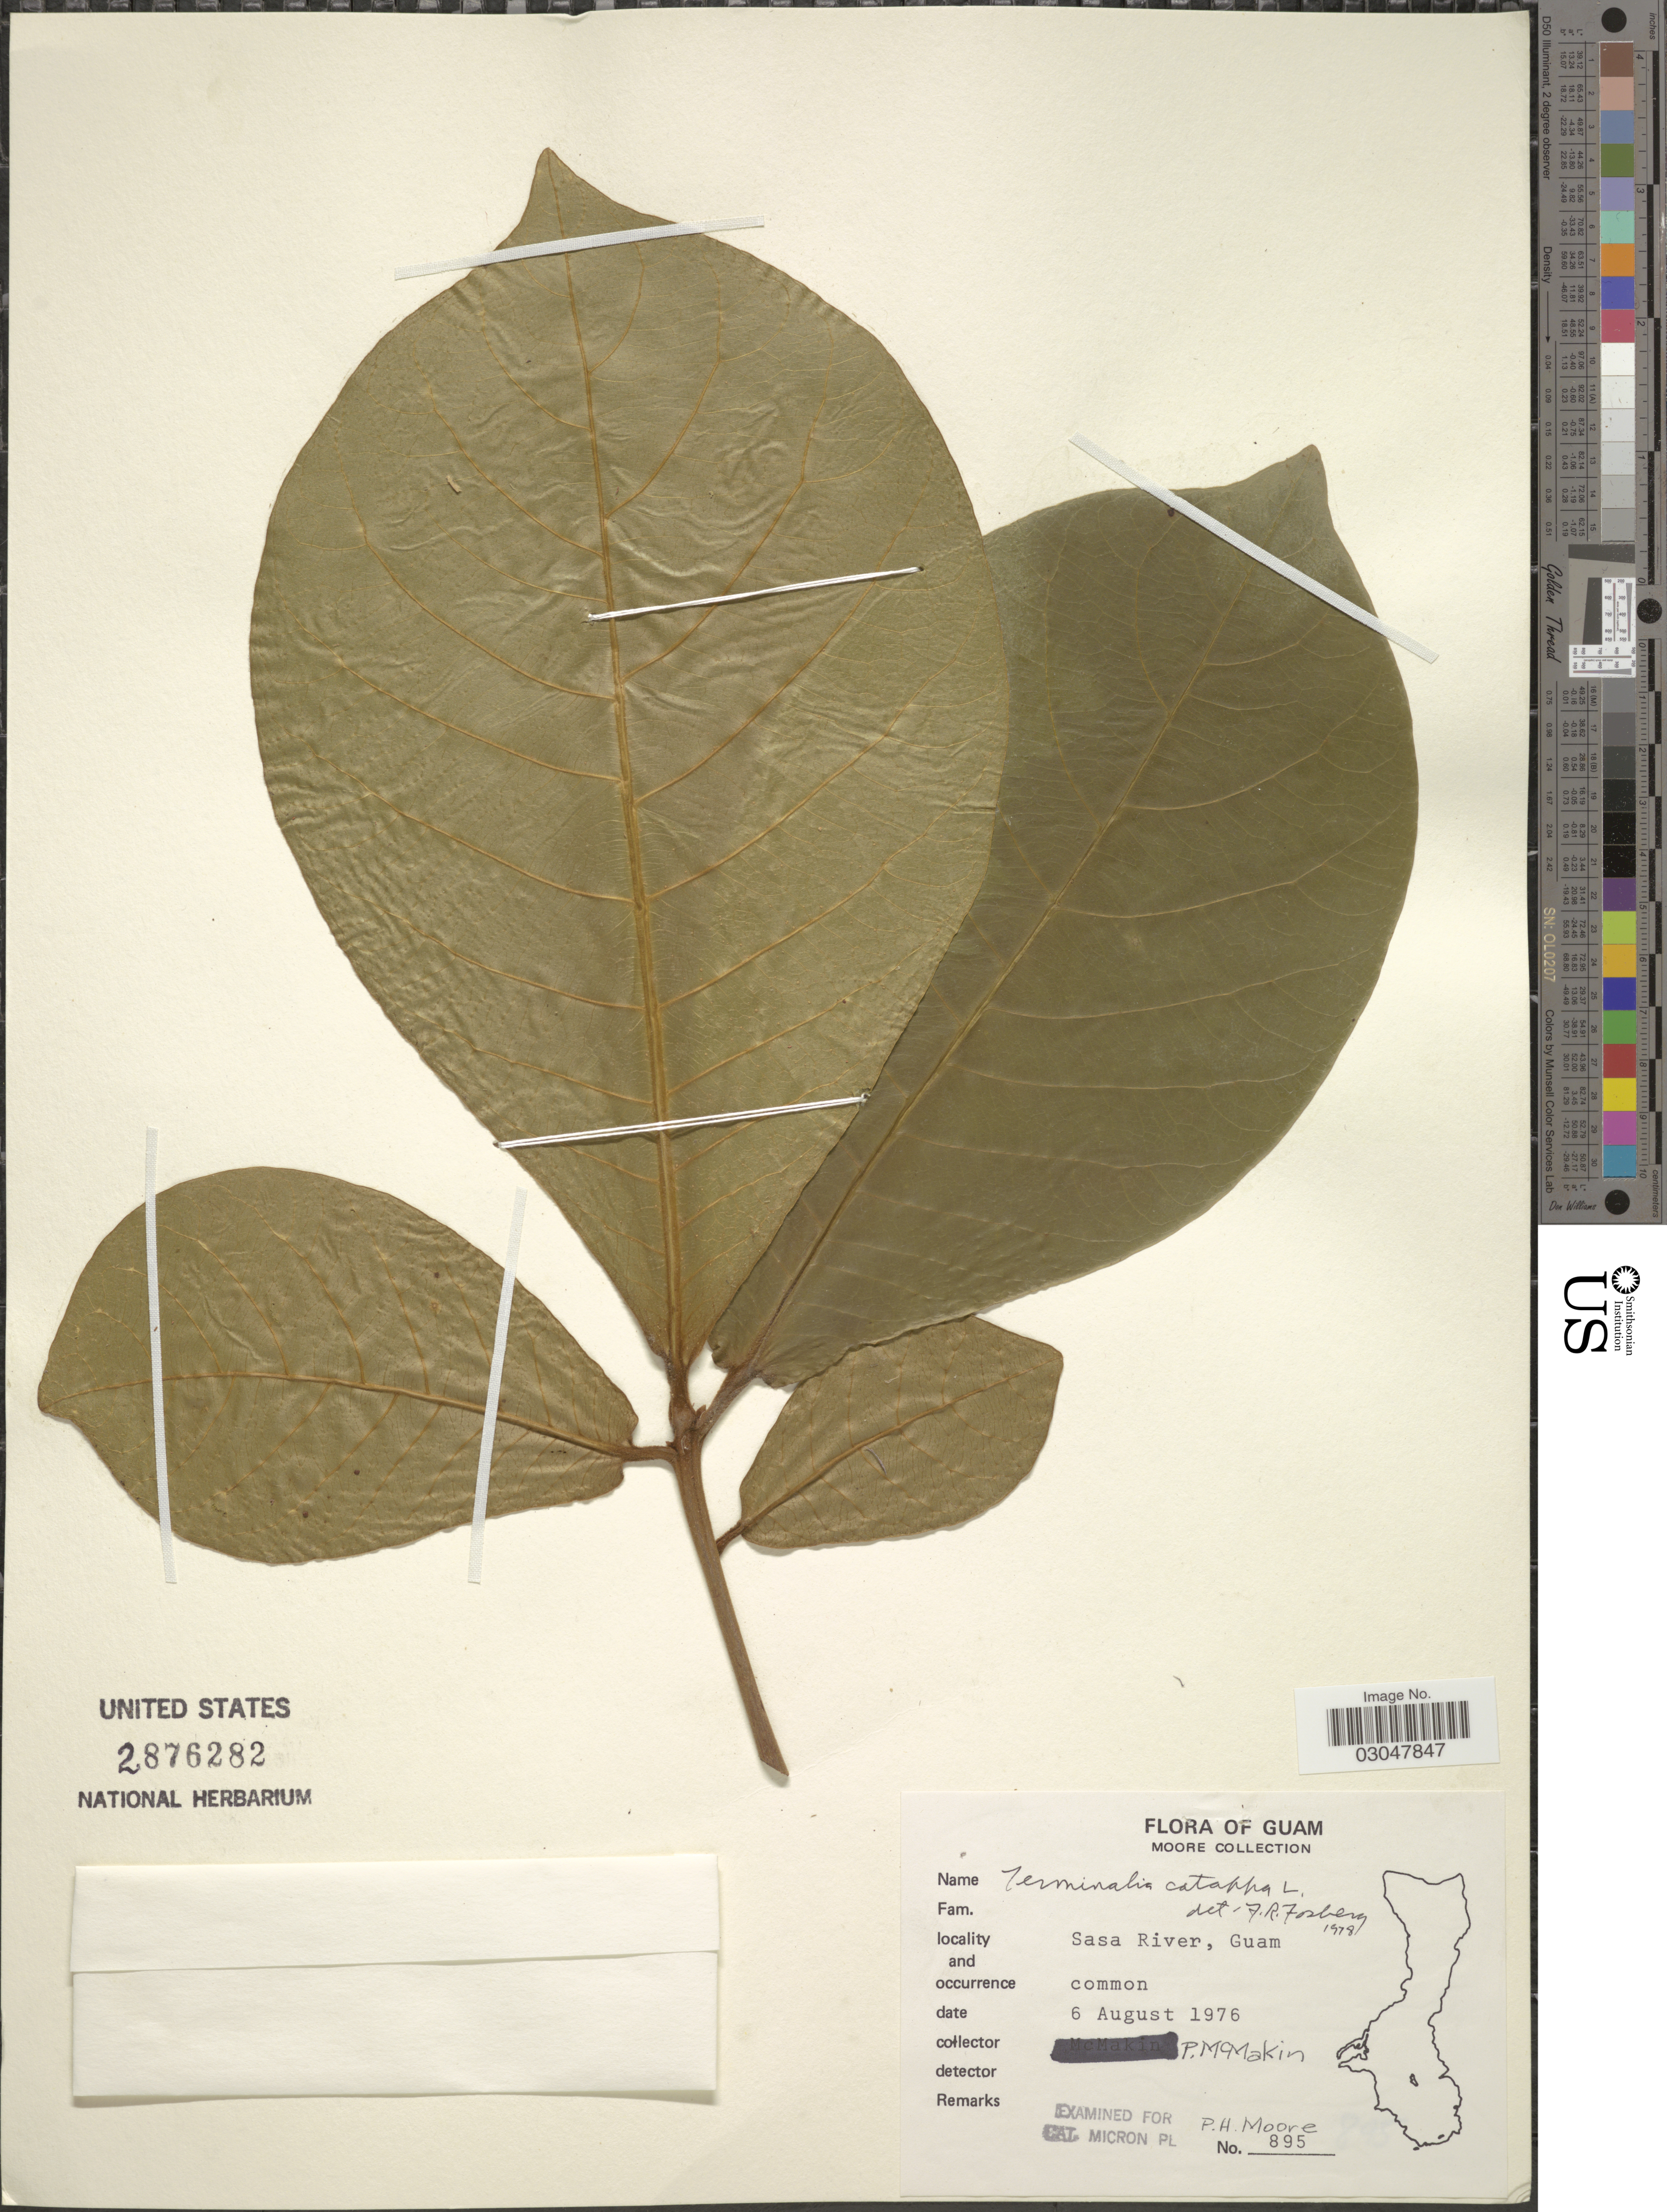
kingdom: Plantae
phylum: Tracheophyta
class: Magnoliopsida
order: Myrtales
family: Combretaceae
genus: Terminalia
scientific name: Terminalia catappa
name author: L.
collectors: P. McMakin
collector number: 895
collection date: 1976-08-06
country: Guam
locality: Sasa River, Guam.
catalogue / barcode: US 2876282